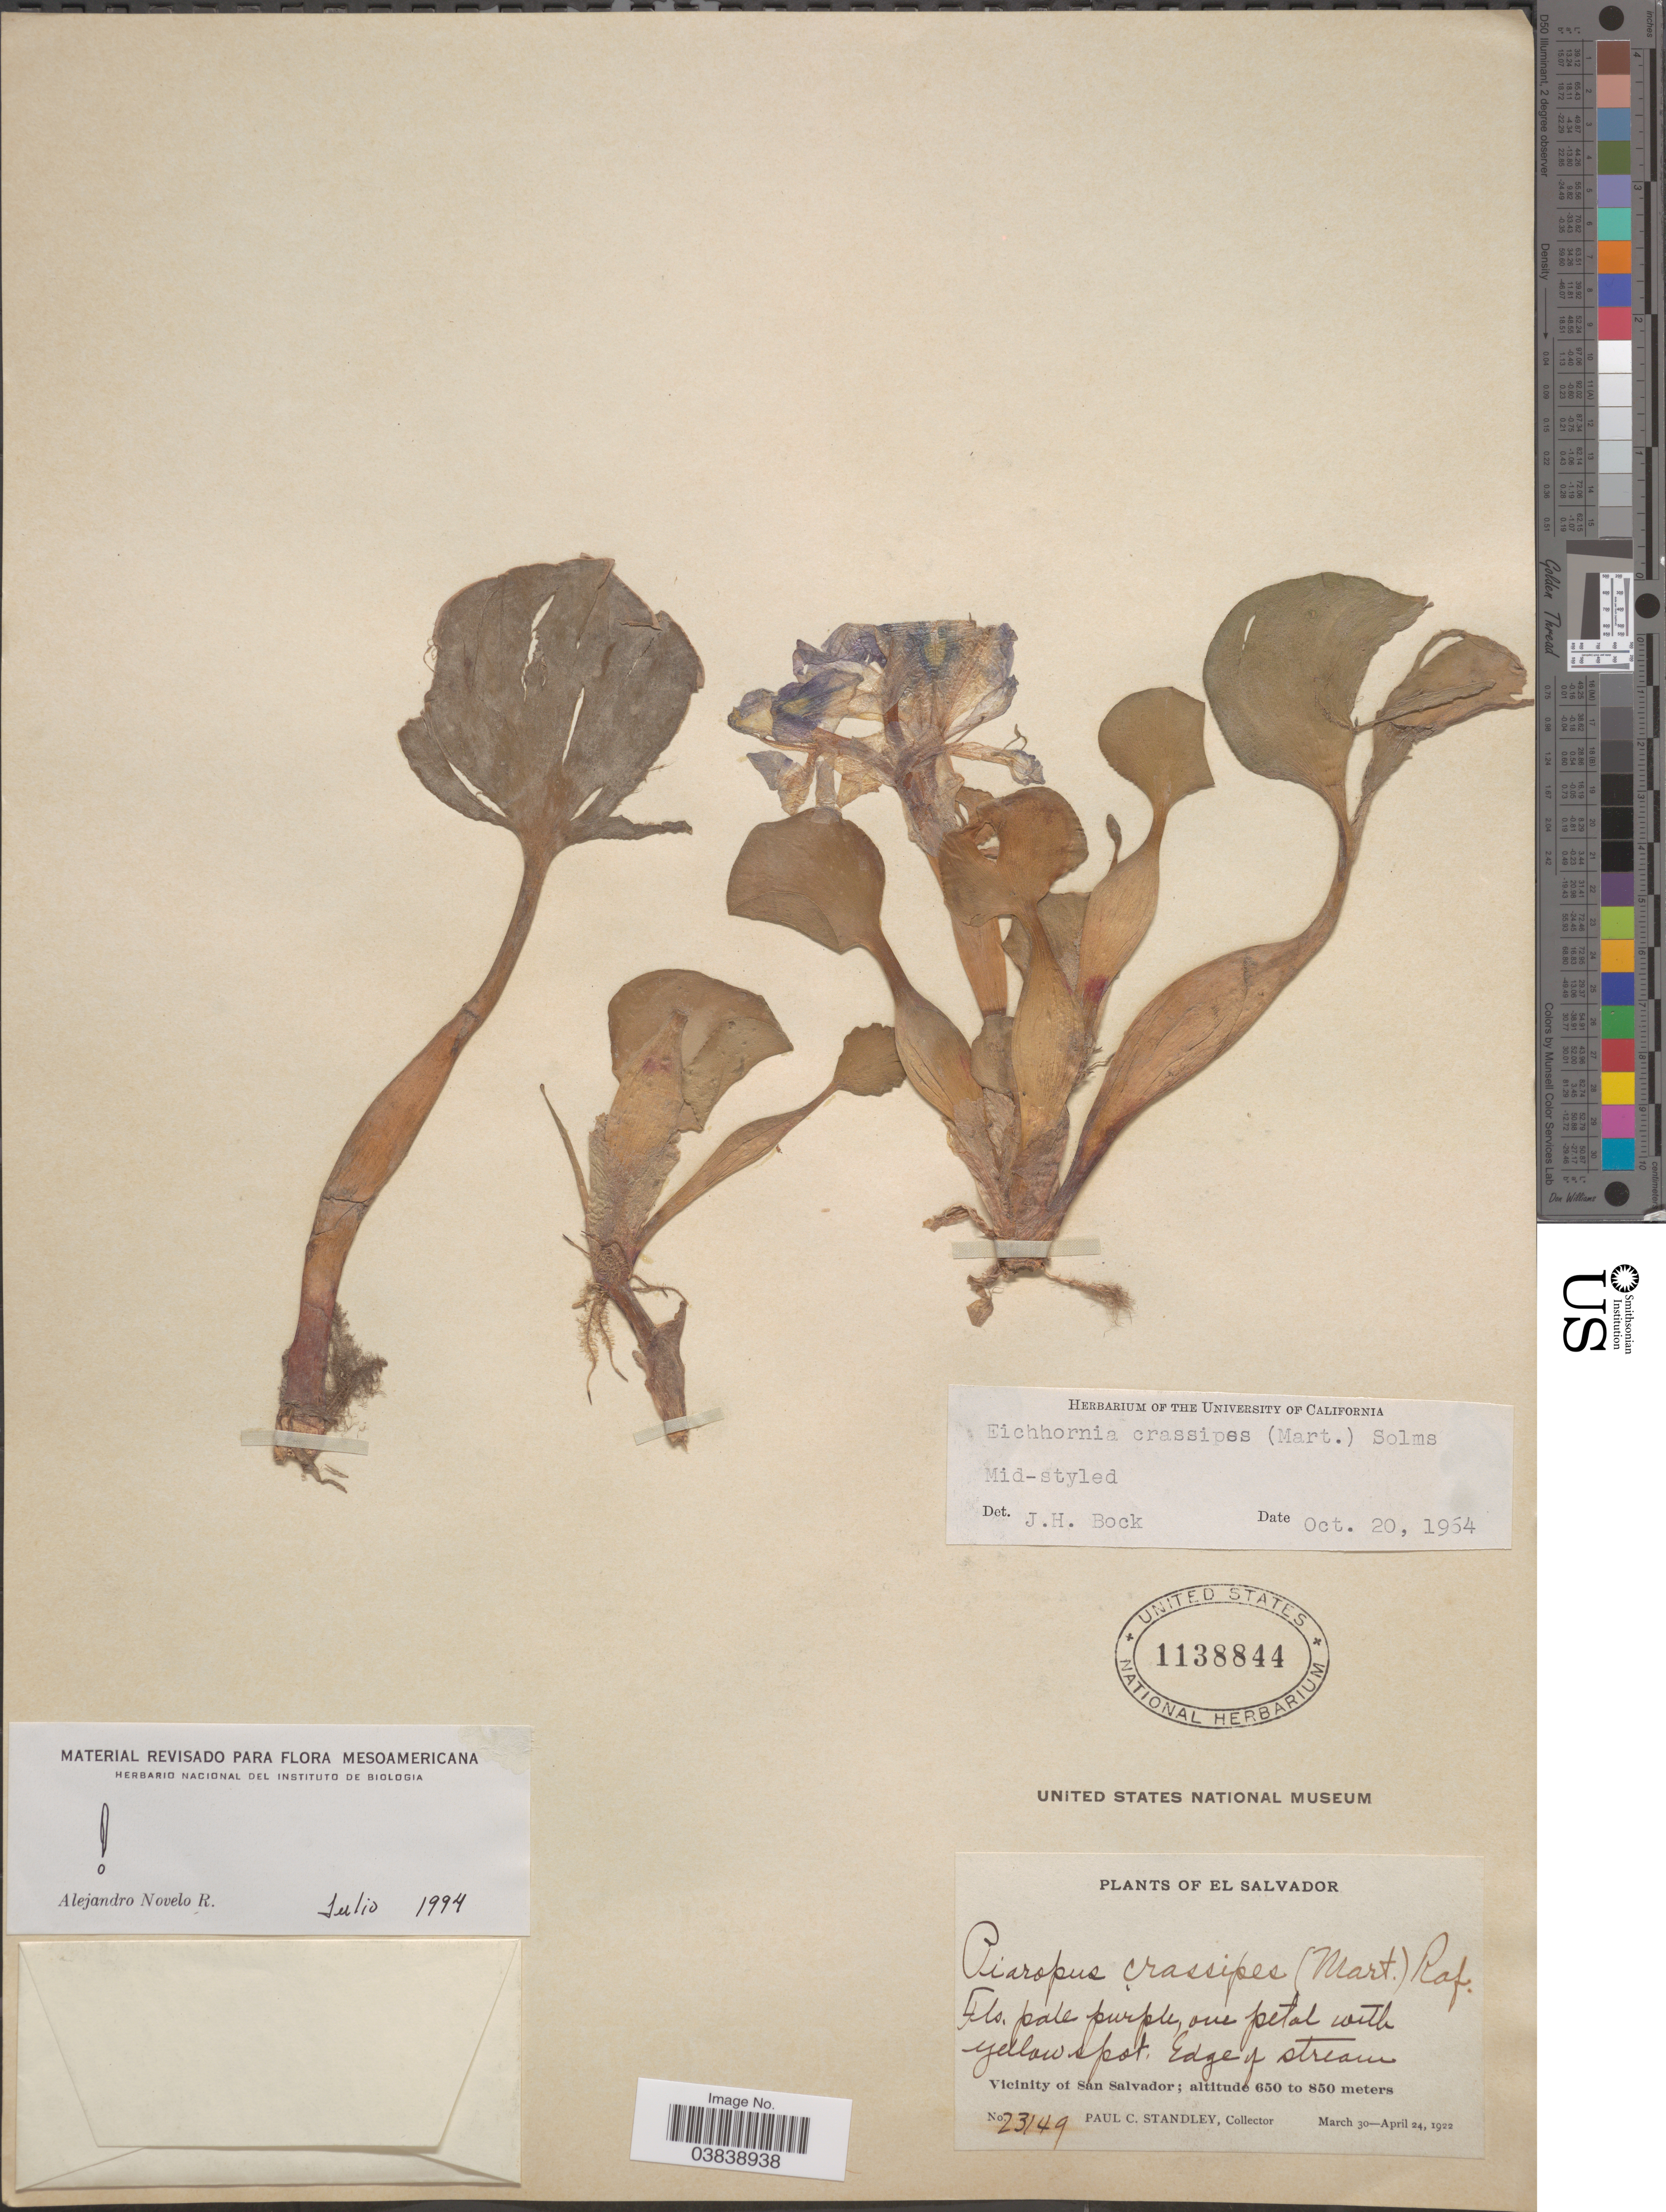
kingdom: Plantae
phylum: Tracheophyta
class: Liliopsida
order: Commelinales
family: Pontederiaceae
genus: Eichhornia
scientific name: Eichhornia crassipes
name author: (Mart.) Solms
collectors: P. C. Standley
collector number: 23149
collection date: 1922-03-30/1922-04-24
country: El Salvador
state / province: San Salvador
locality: Vicinity of San Salvador.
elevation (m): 650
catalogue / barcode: US 1138844